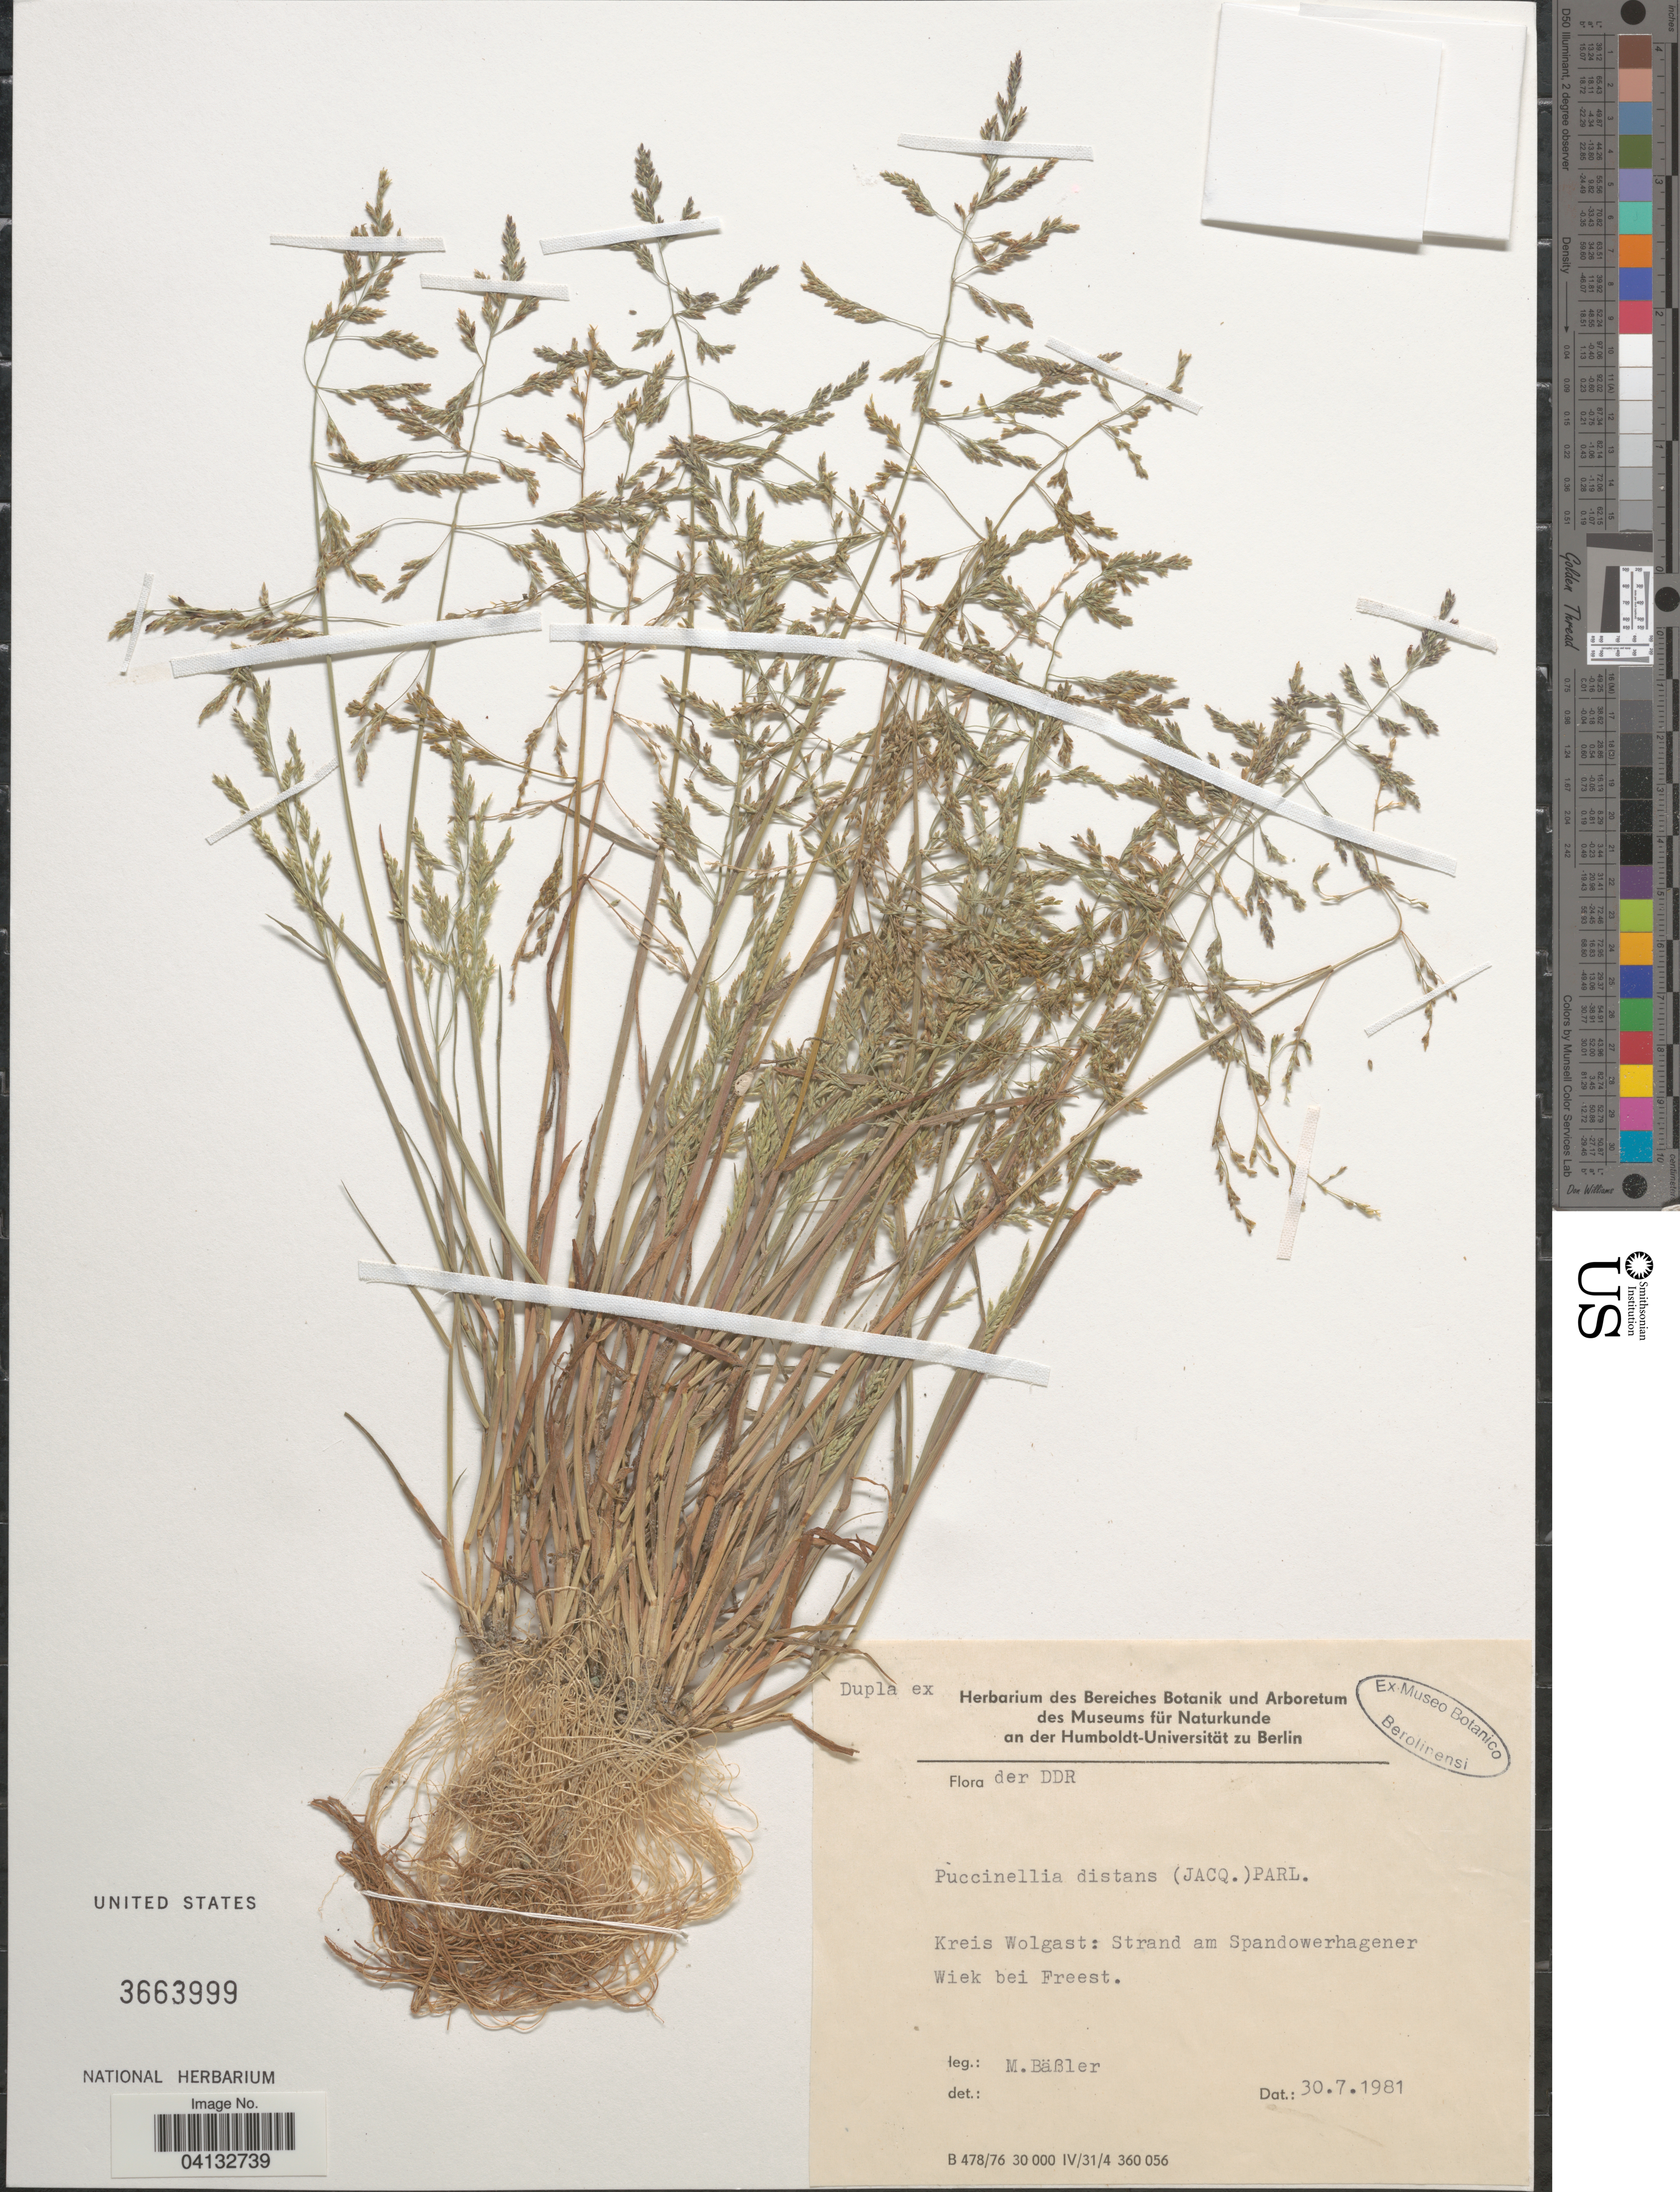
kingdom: Plantae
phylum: Tracheophyta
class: Liliopsida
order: Poales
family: Poaceae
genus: Puccinellia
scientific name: Puccinellia distans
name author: (Jacq.) Parl.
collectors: M. Babler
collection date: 1981-07-30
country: Germany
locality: DDR. Kreis Wolgast: Strand am Spandowerhagener Wiek bei Freest.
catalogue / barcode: US 3663999